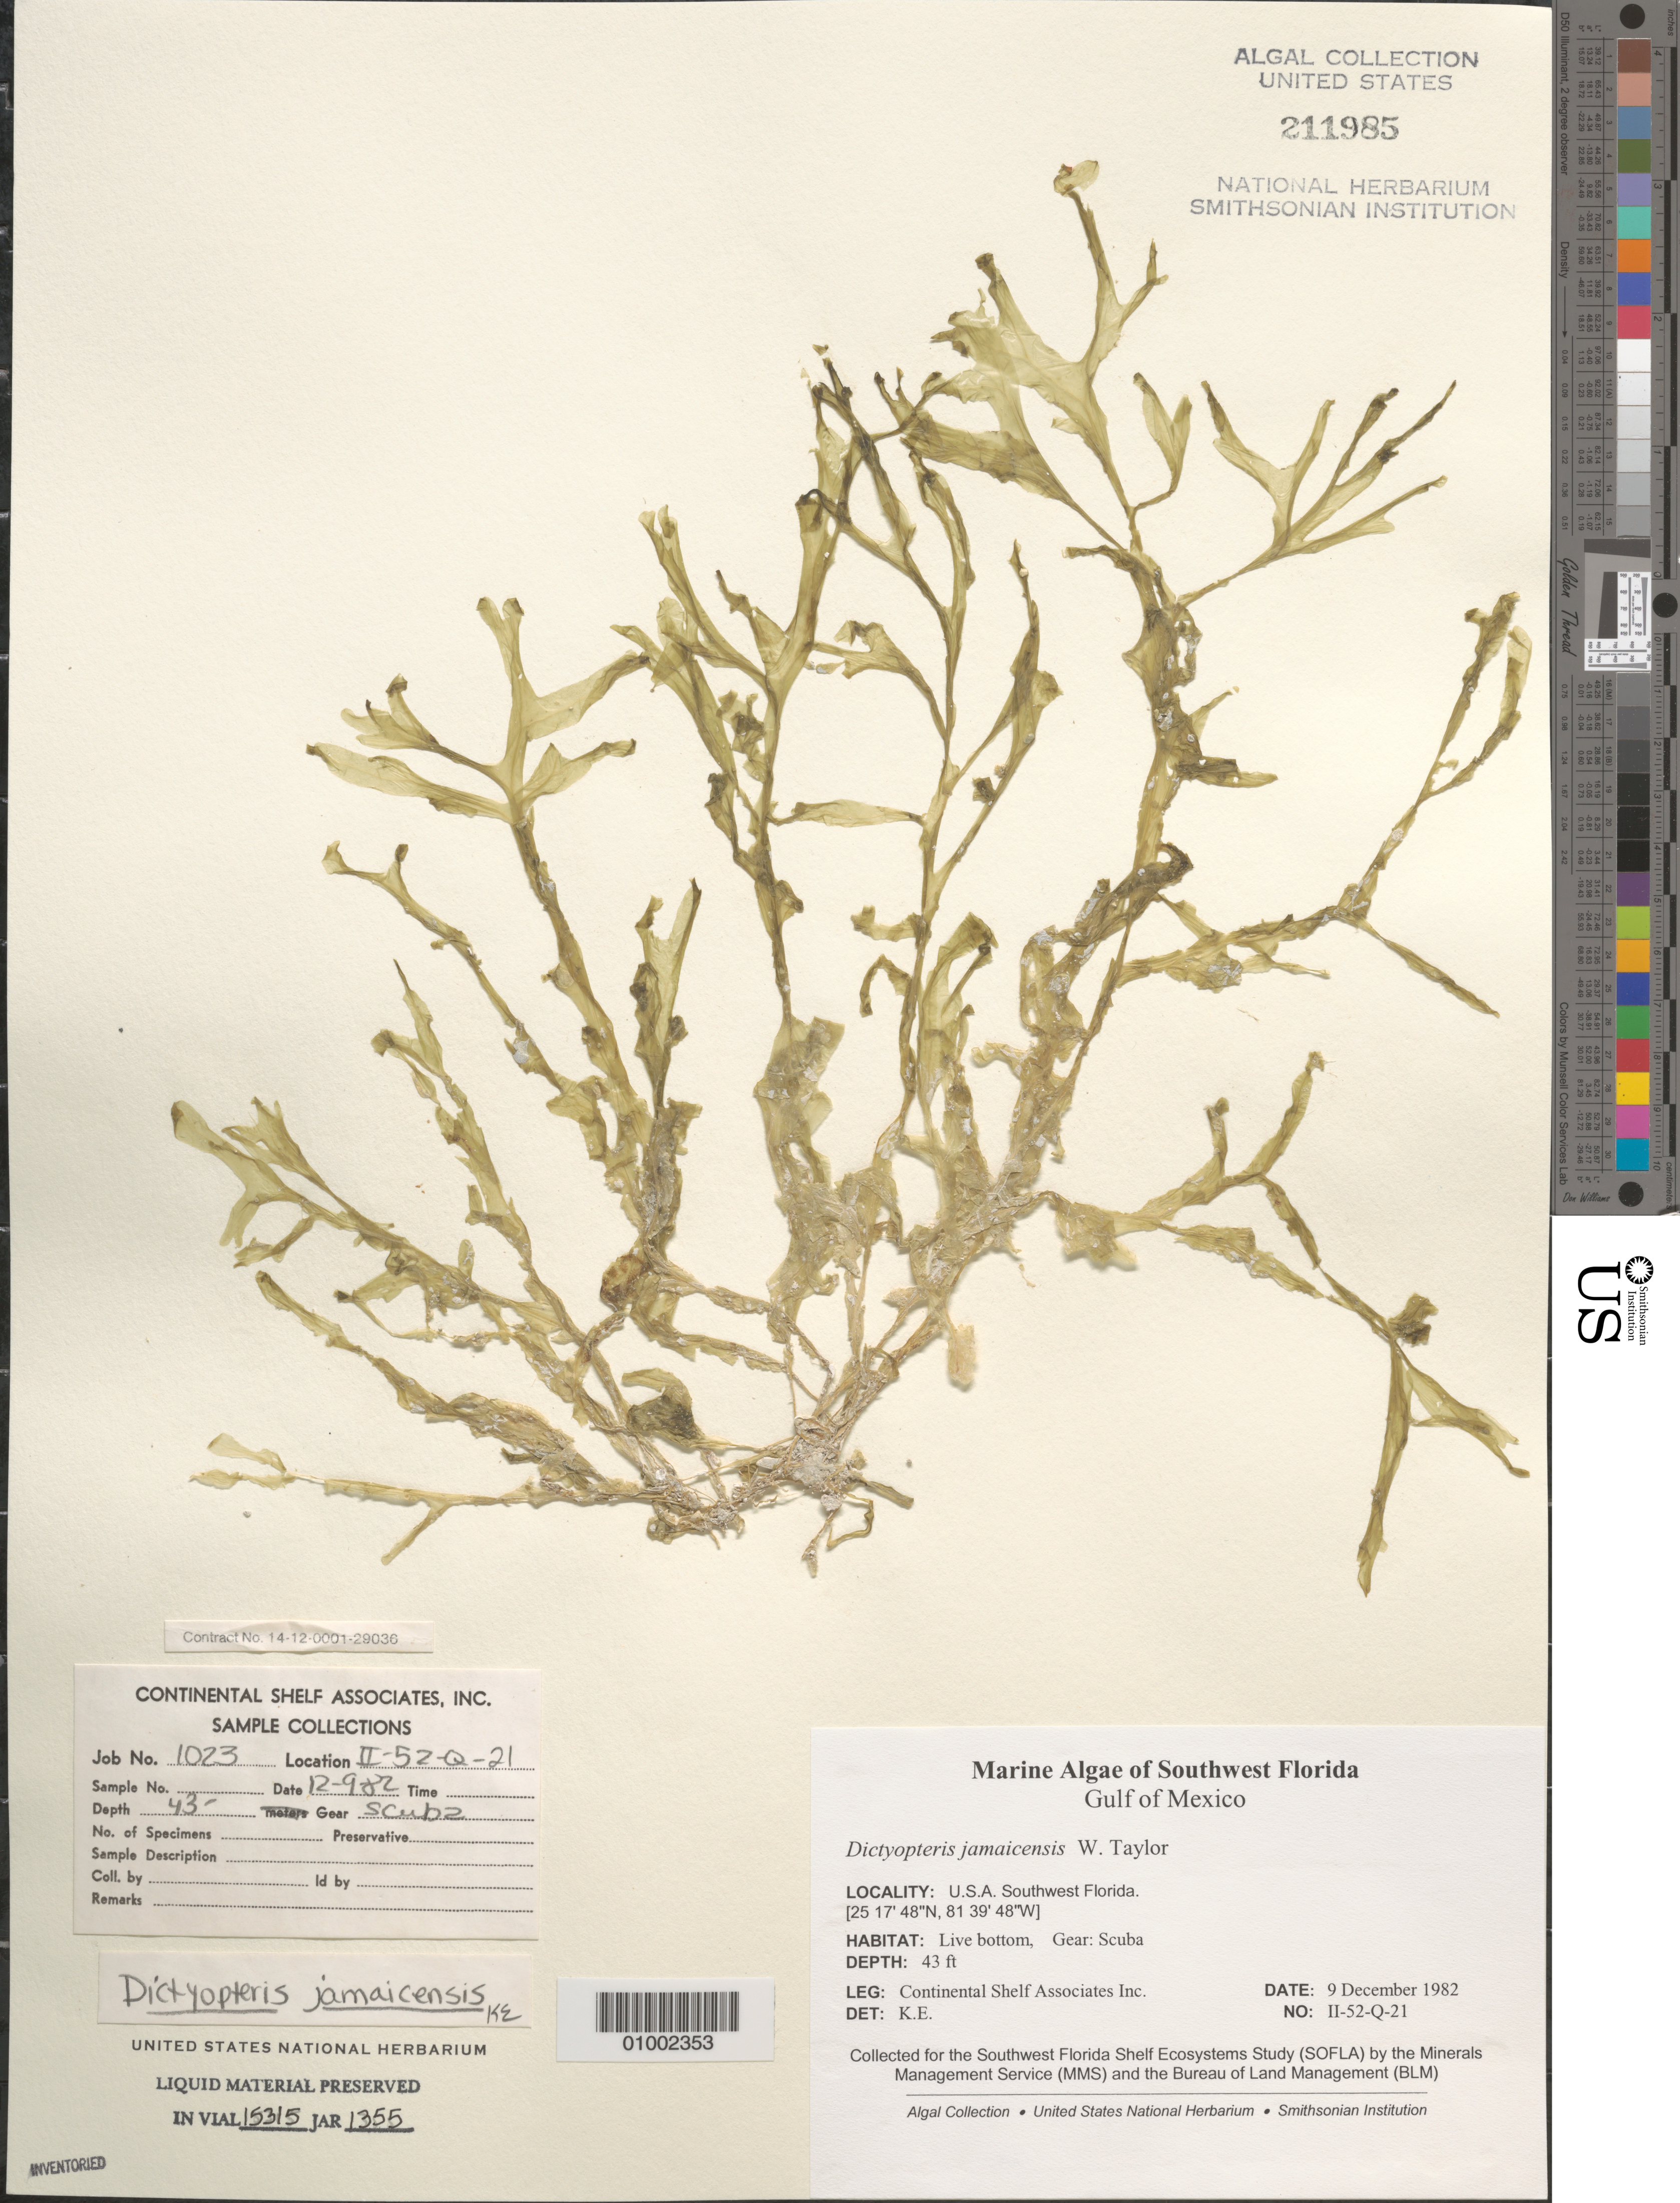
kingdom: Chromista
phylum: Ochrophyta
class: Phaeophyceae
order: Dictyotales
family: Dictyotaceae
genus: Dictyopteris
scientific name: Dictyopteris jamaicensis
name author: W.R. Taylor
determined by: E., K.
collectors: Continental Shelf Associates Inc.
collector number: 1023-II-52-Q-21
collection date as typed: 09 Dec 1982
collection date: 1982-12-09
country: United States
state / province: Florida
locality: Gulf of Mexico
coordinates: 25 17'48"N, 81 39'48"W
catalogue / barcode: US 211985